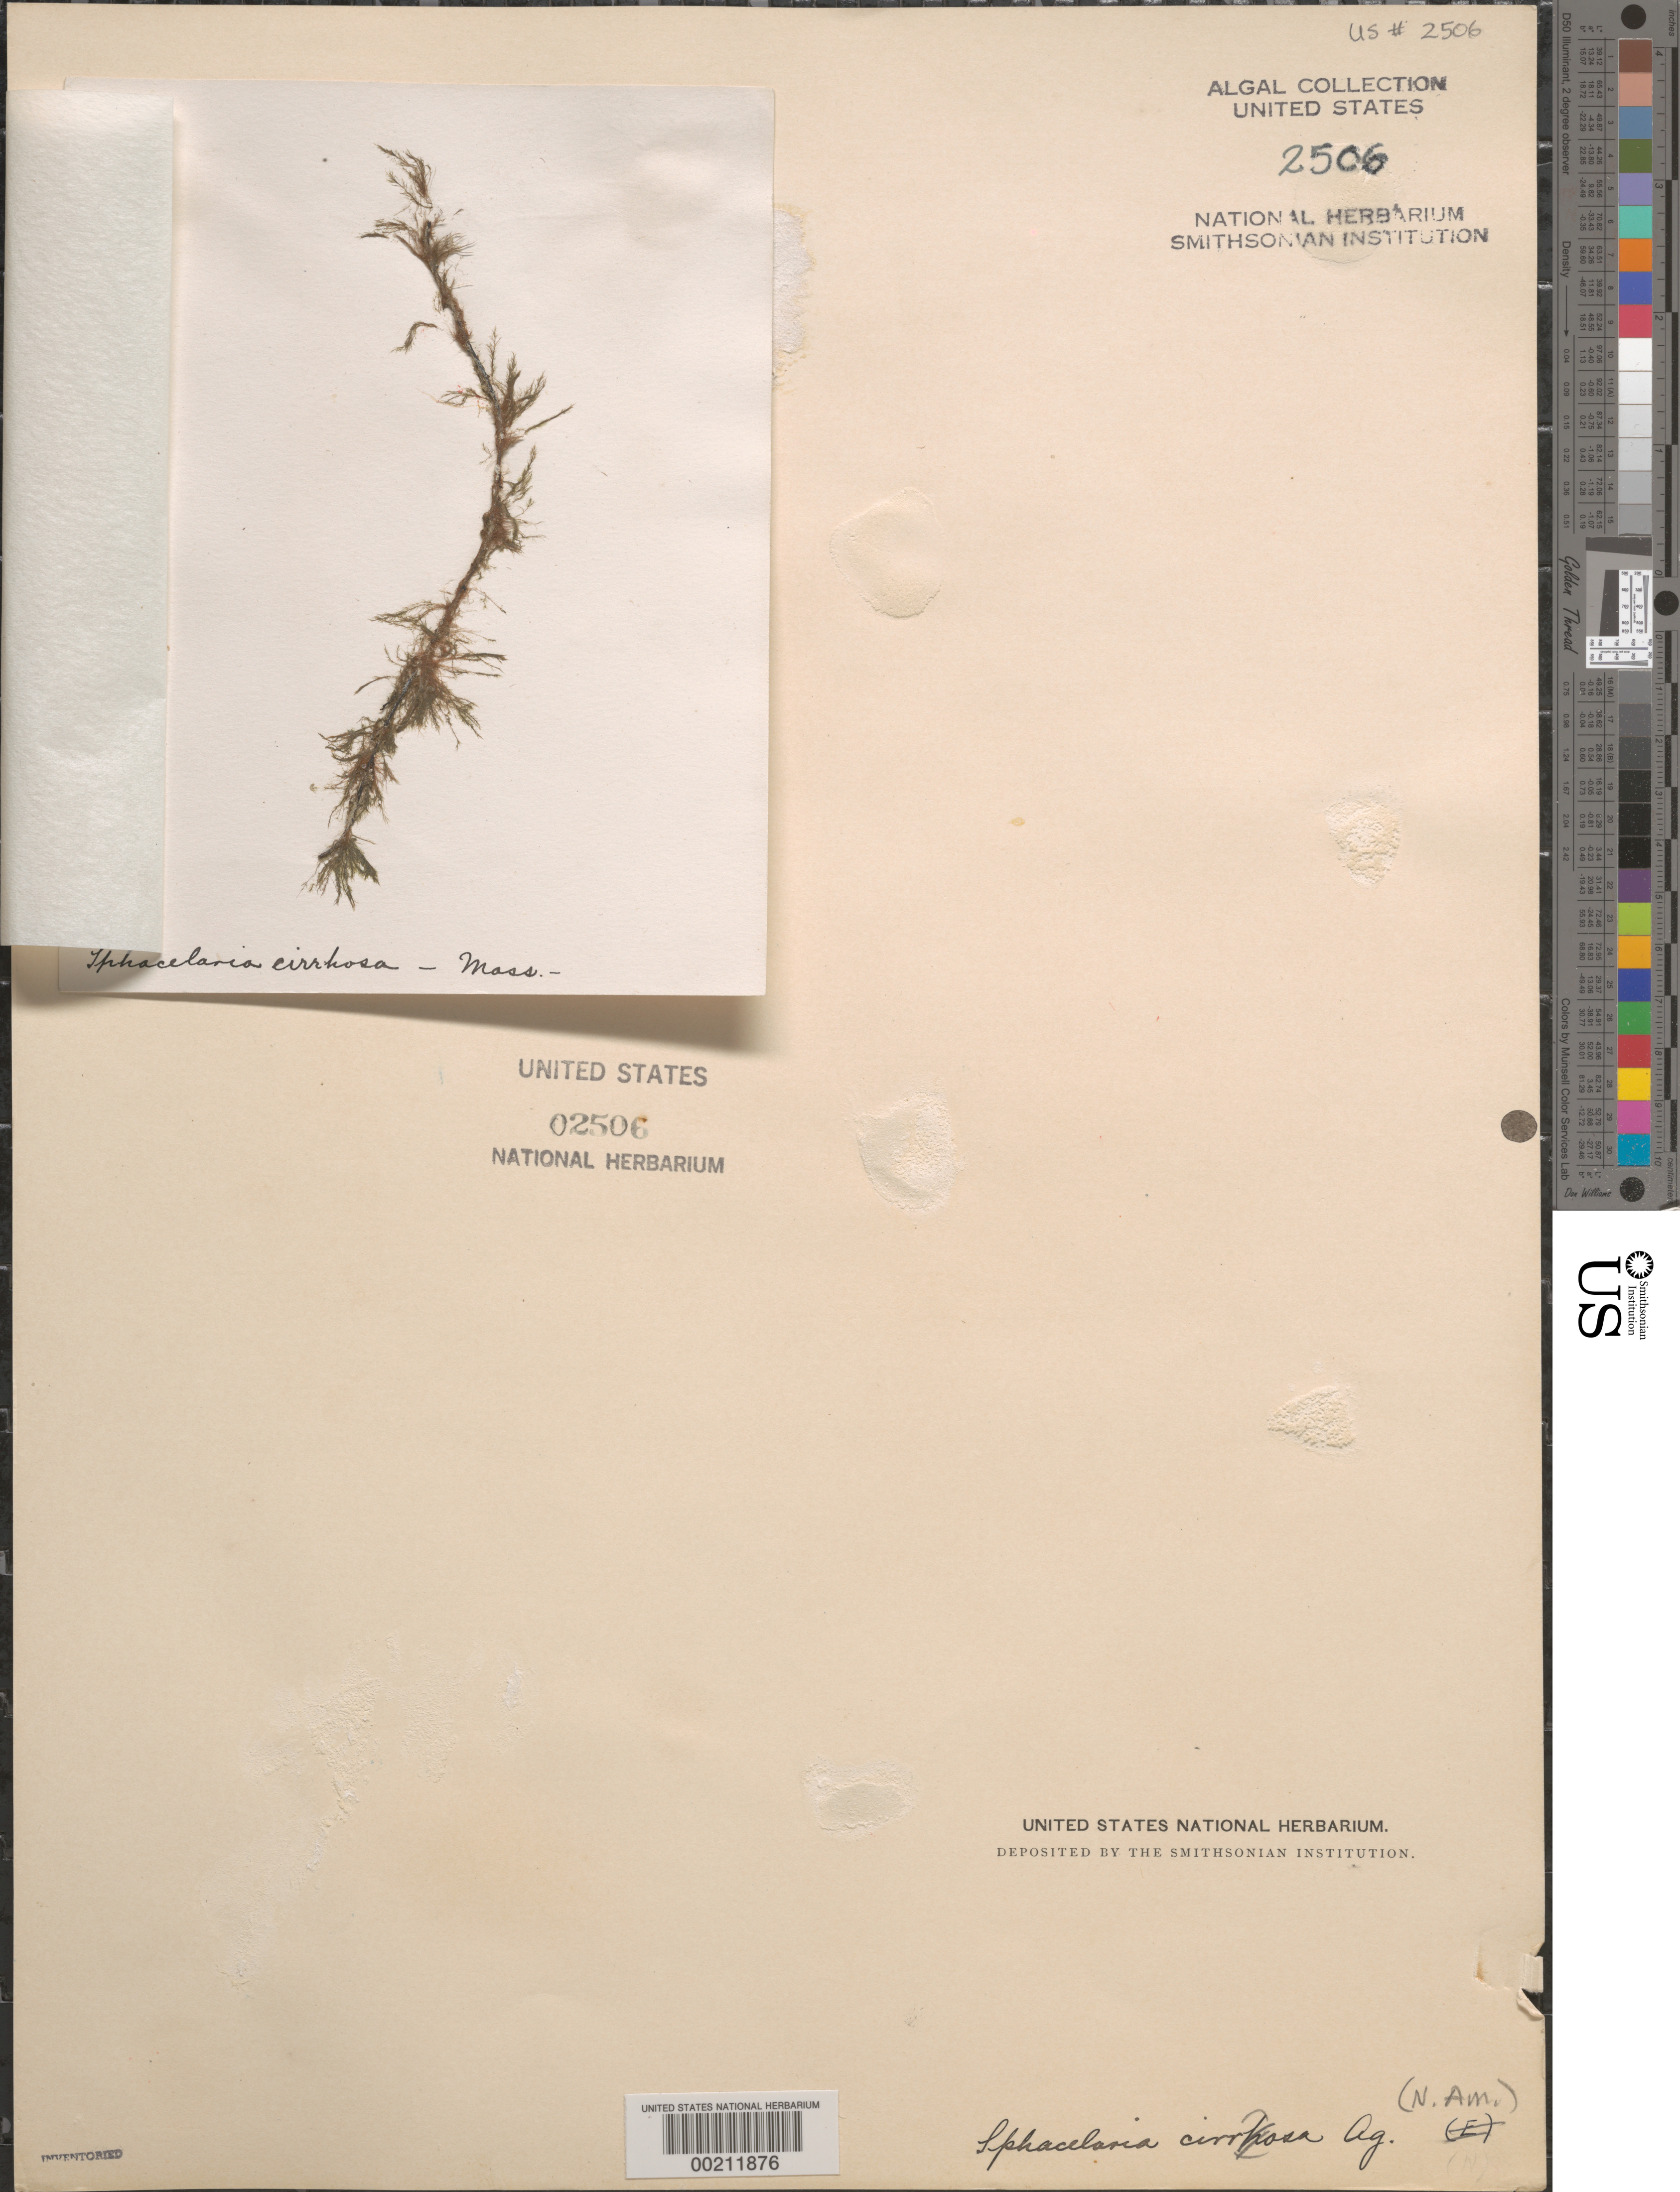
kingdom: Chromista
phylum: Ochrophyta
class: Phaeophyceae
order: Sphacelariales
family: Sphacelariaceae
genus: Sphacelaria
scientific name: Sphacelaria cirrosa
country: United States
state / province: Massachusetts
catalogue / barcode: US 2506